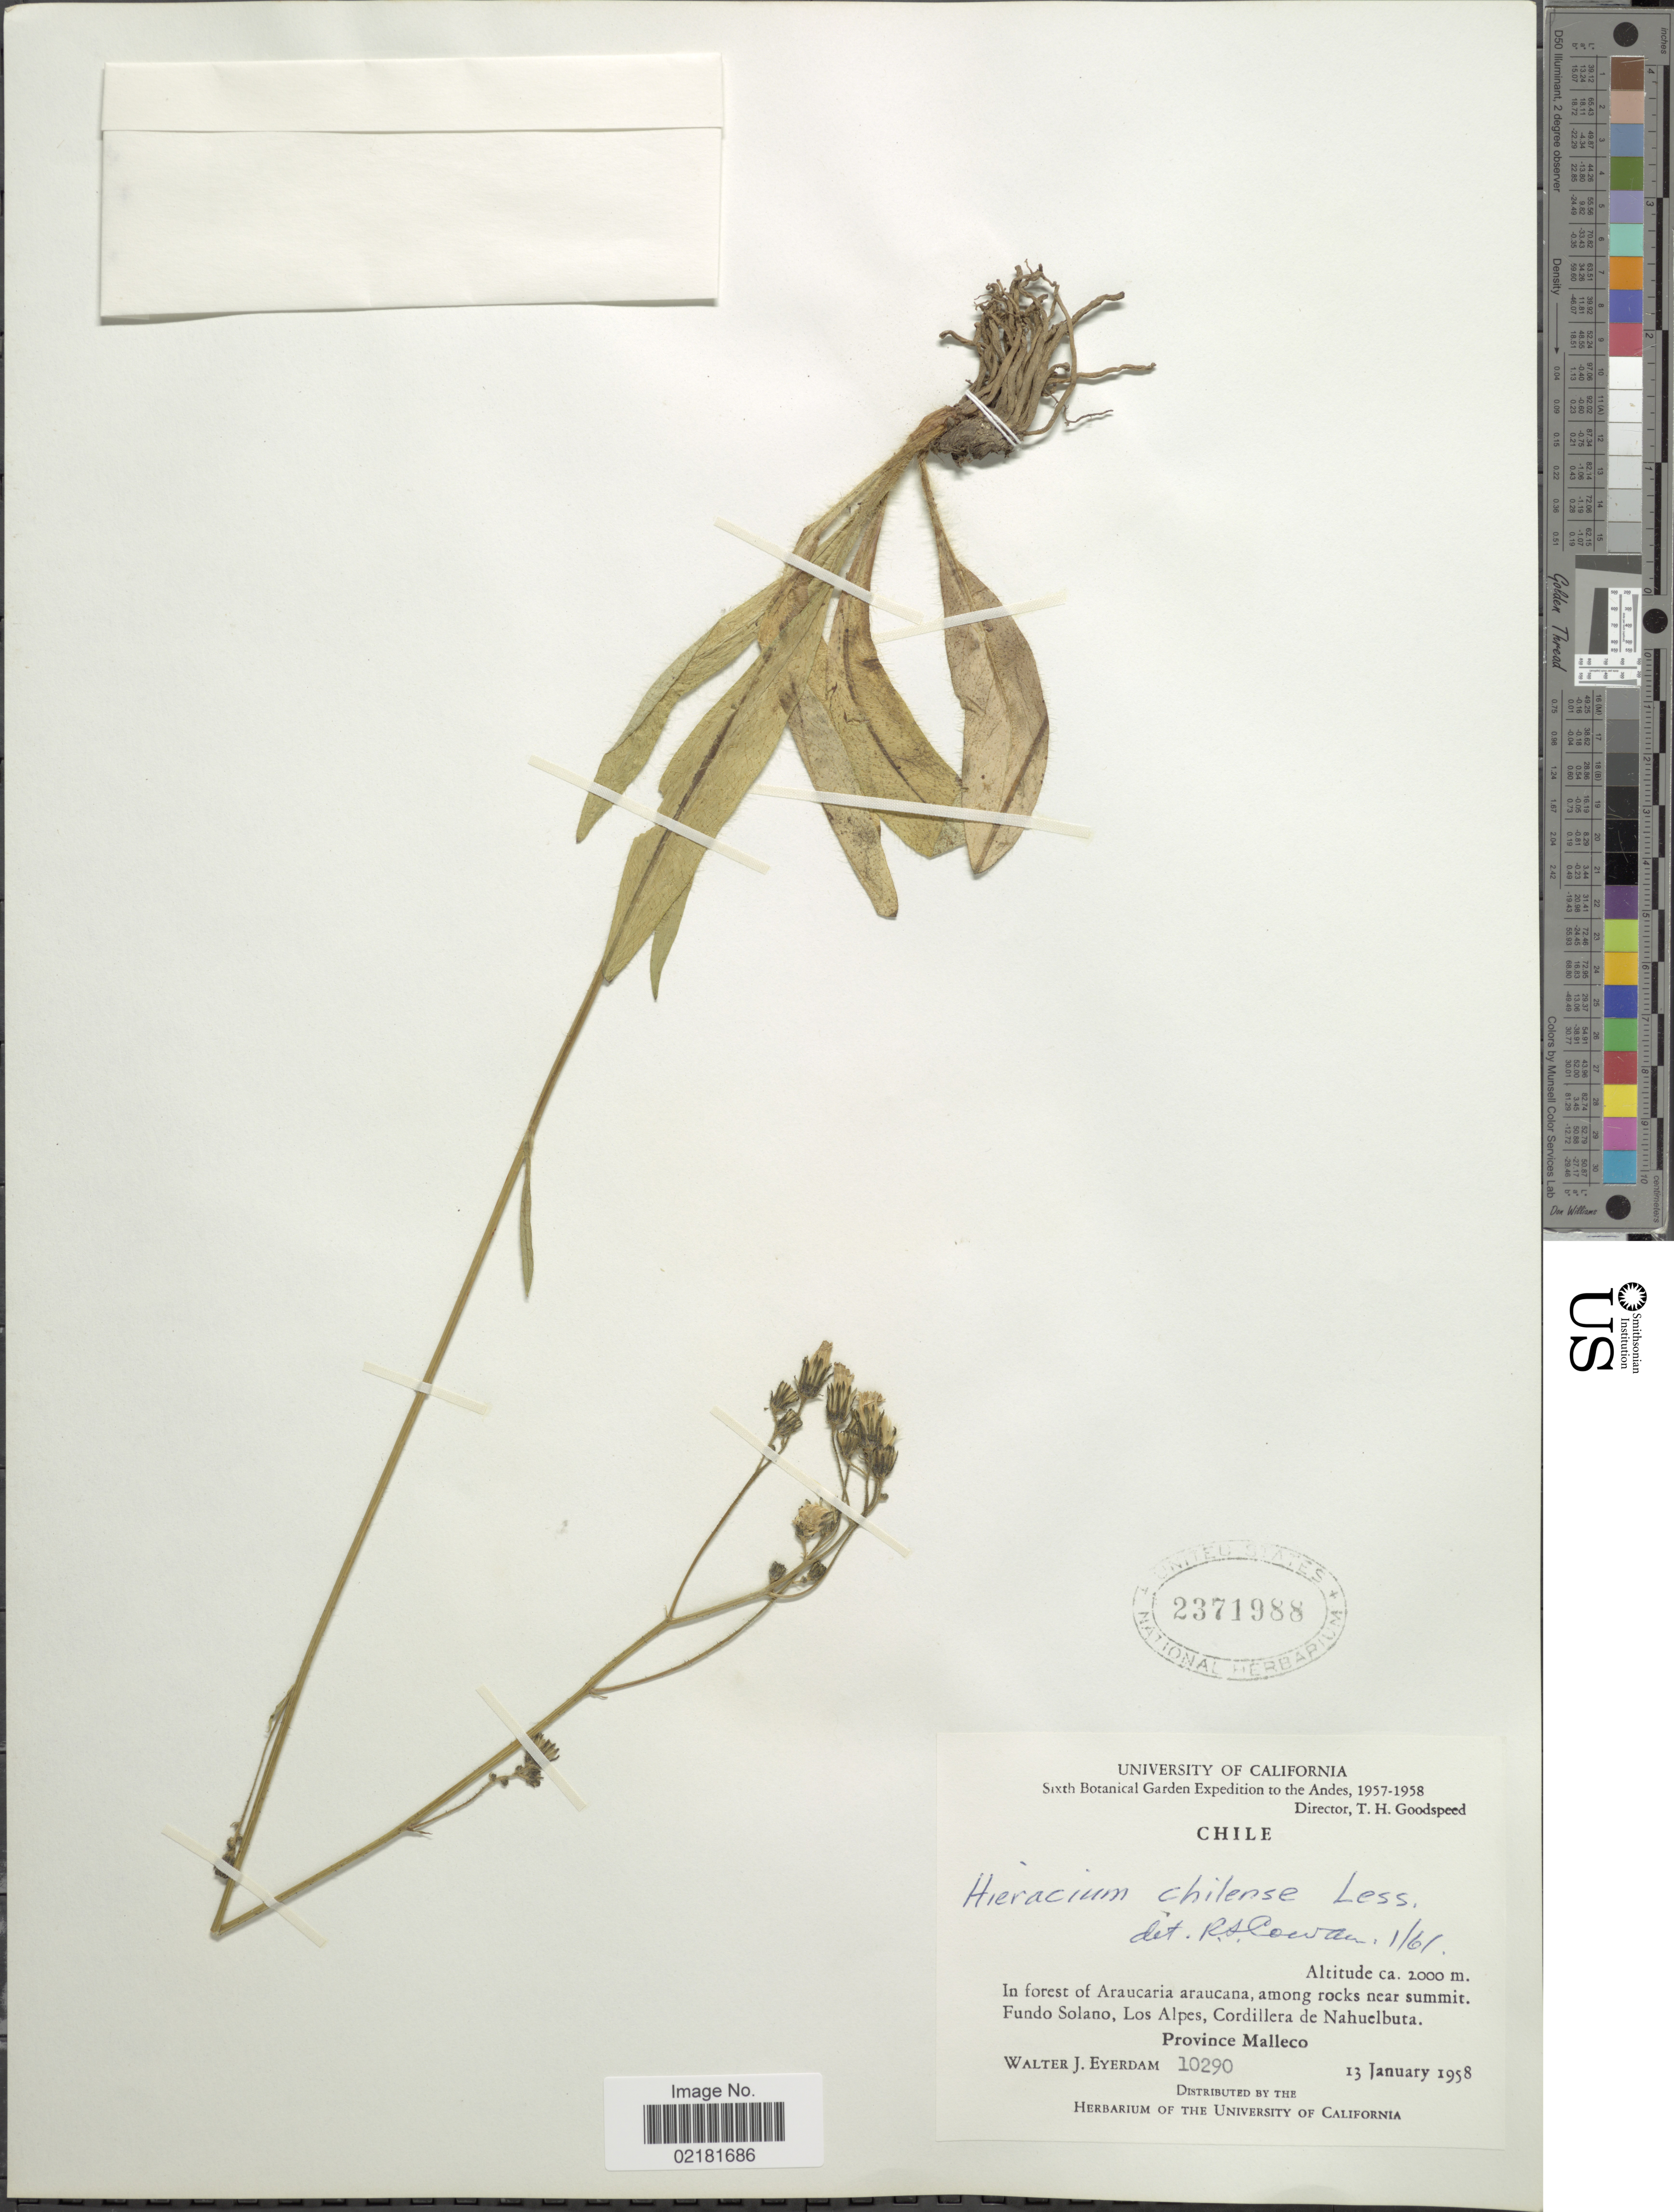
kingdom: Plantae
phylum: Tracheophyta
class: Magnoliopsida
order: Asterales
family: Asteraceae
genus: Hieracium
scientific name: Hieracium chilense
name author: Less.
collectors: W. J. Eyerdam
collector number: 10290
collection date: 1958-01-13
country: Chile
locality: Among rocks near summit, Fundo Solano, Los Alpes, Cordillera de Nahuelbuta, Province Malleco.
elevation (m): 2000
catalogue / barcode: US 2371988